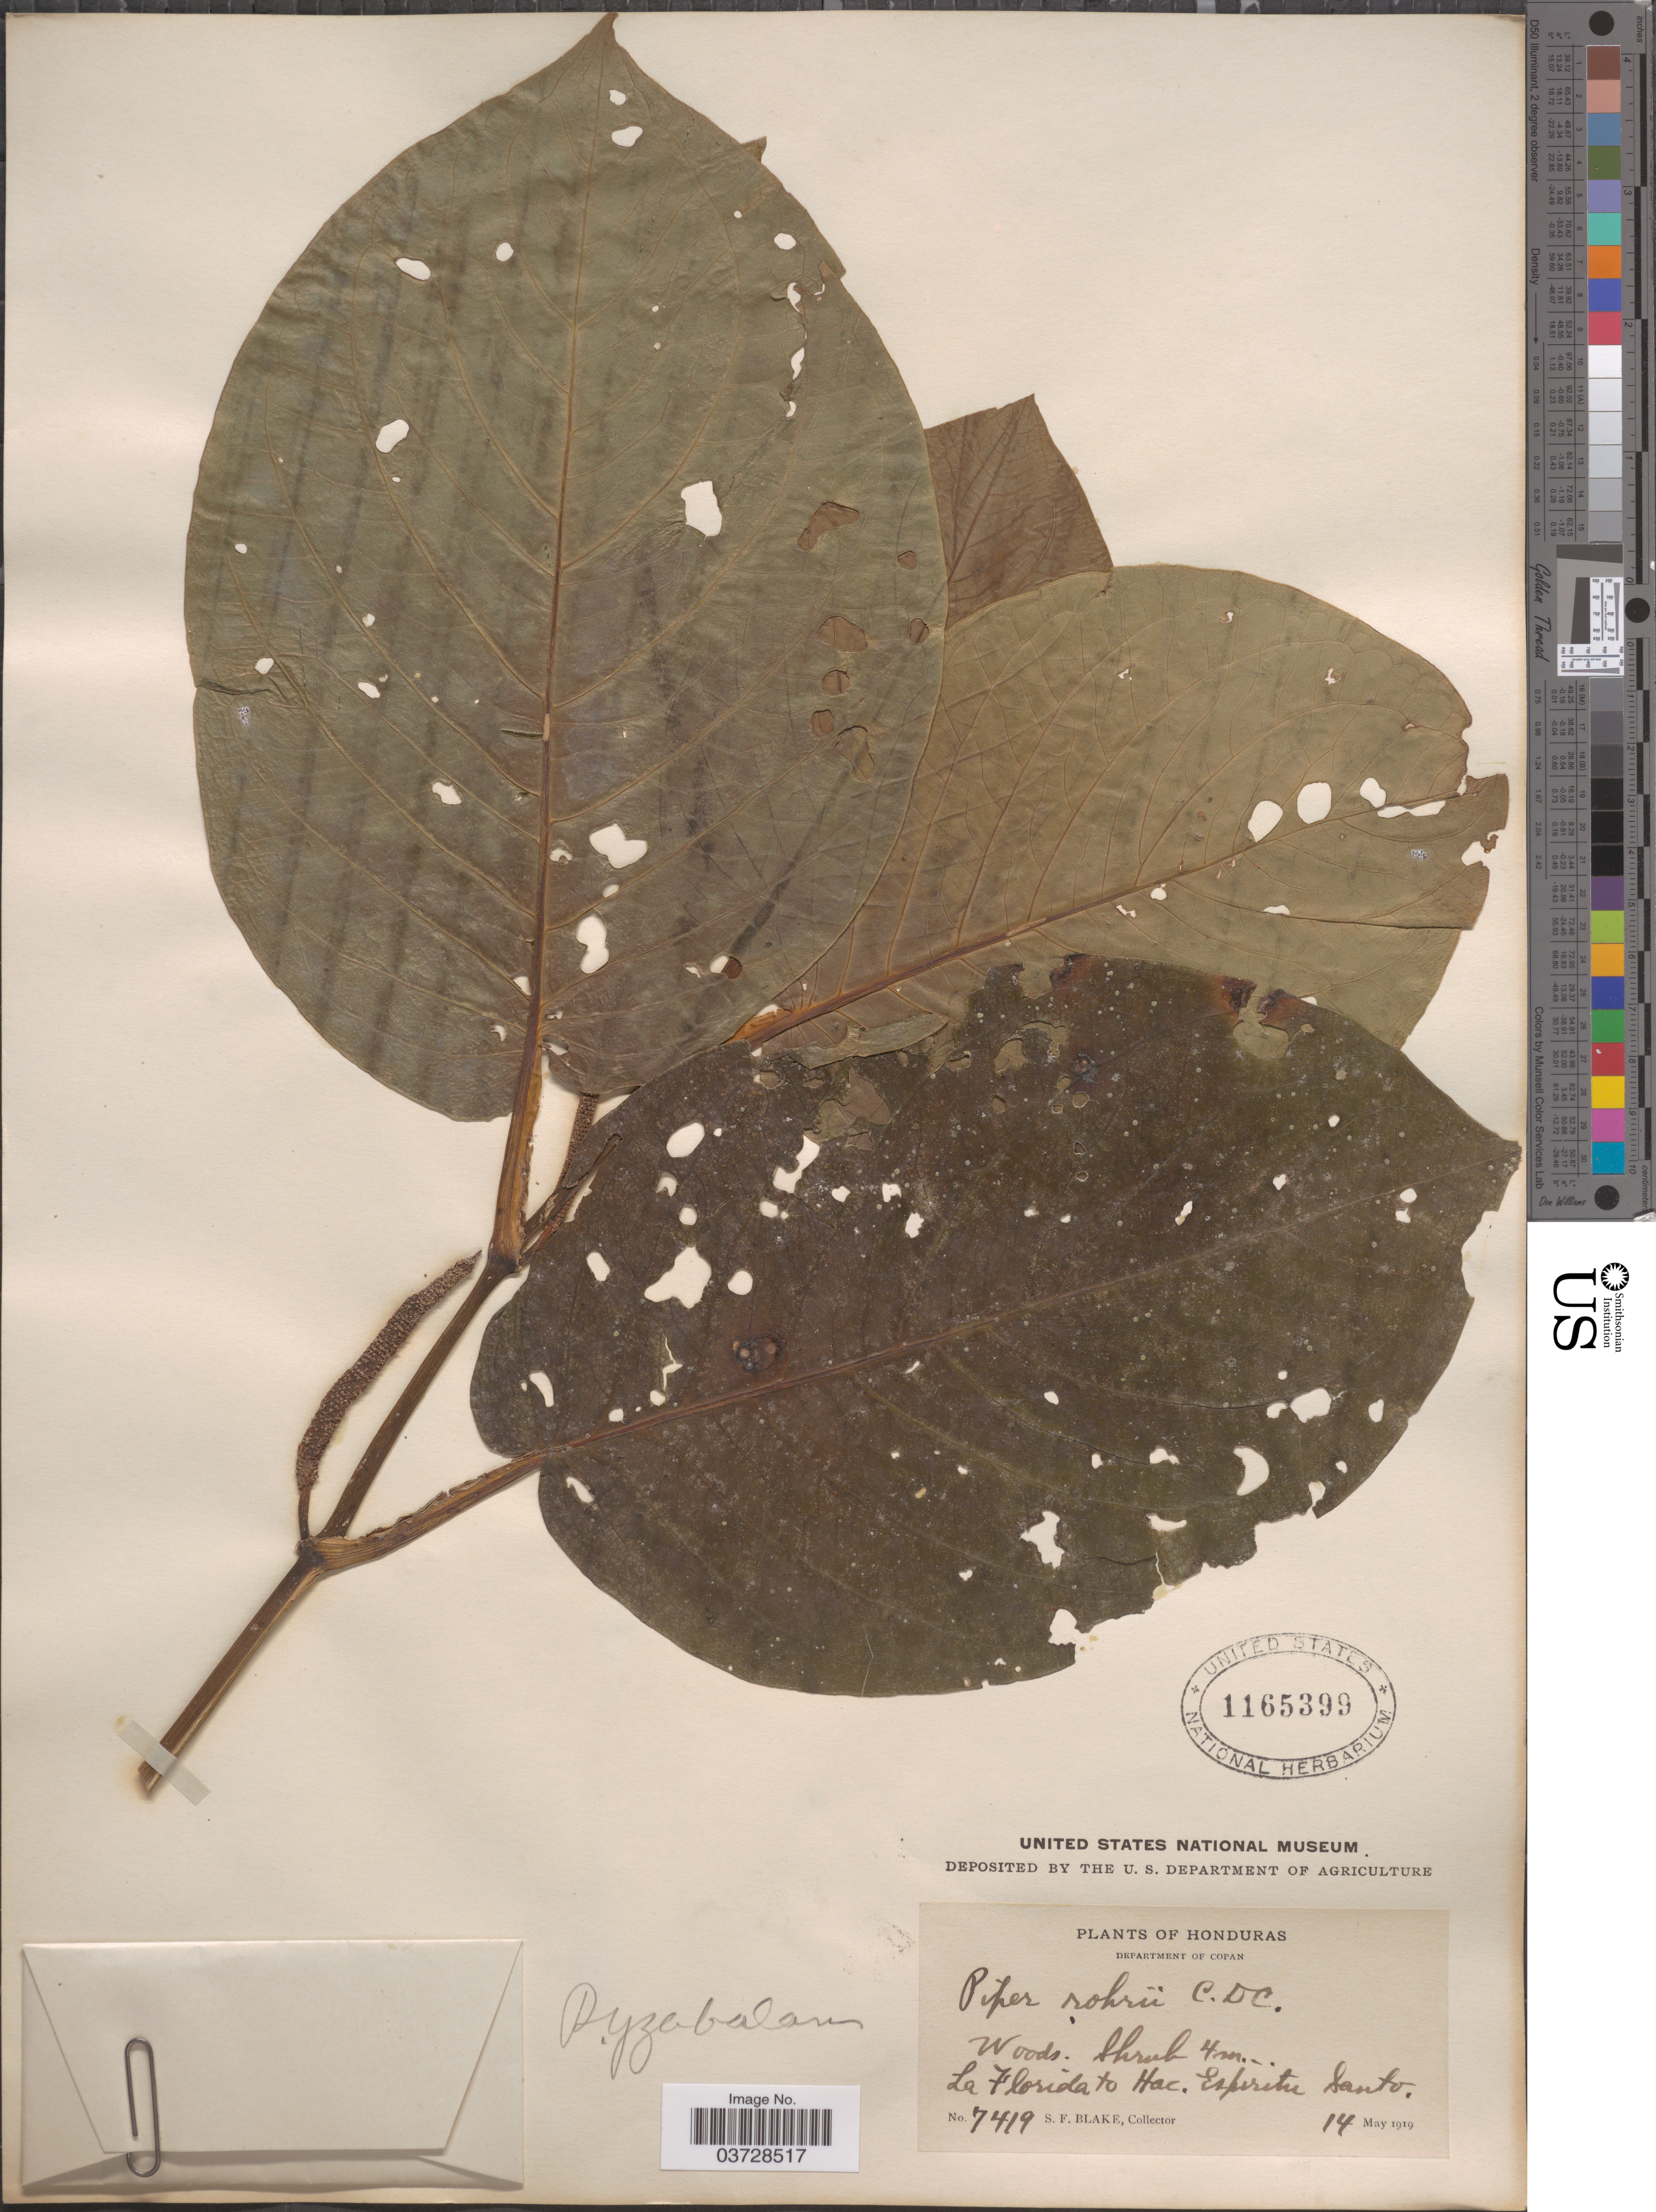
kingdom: Plantae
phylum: Tracheophyta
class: Magnoliopsida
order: Piperales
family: Piperaceae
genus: Piper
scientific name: Piper yzabalanum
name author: C. DC.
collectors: S. Blake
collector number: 7419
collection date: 1919-05-14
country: Honduras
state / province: Copan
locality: Department of Copan. La Florida to Hac. Espiritu Santo.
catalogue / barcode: US 1165399